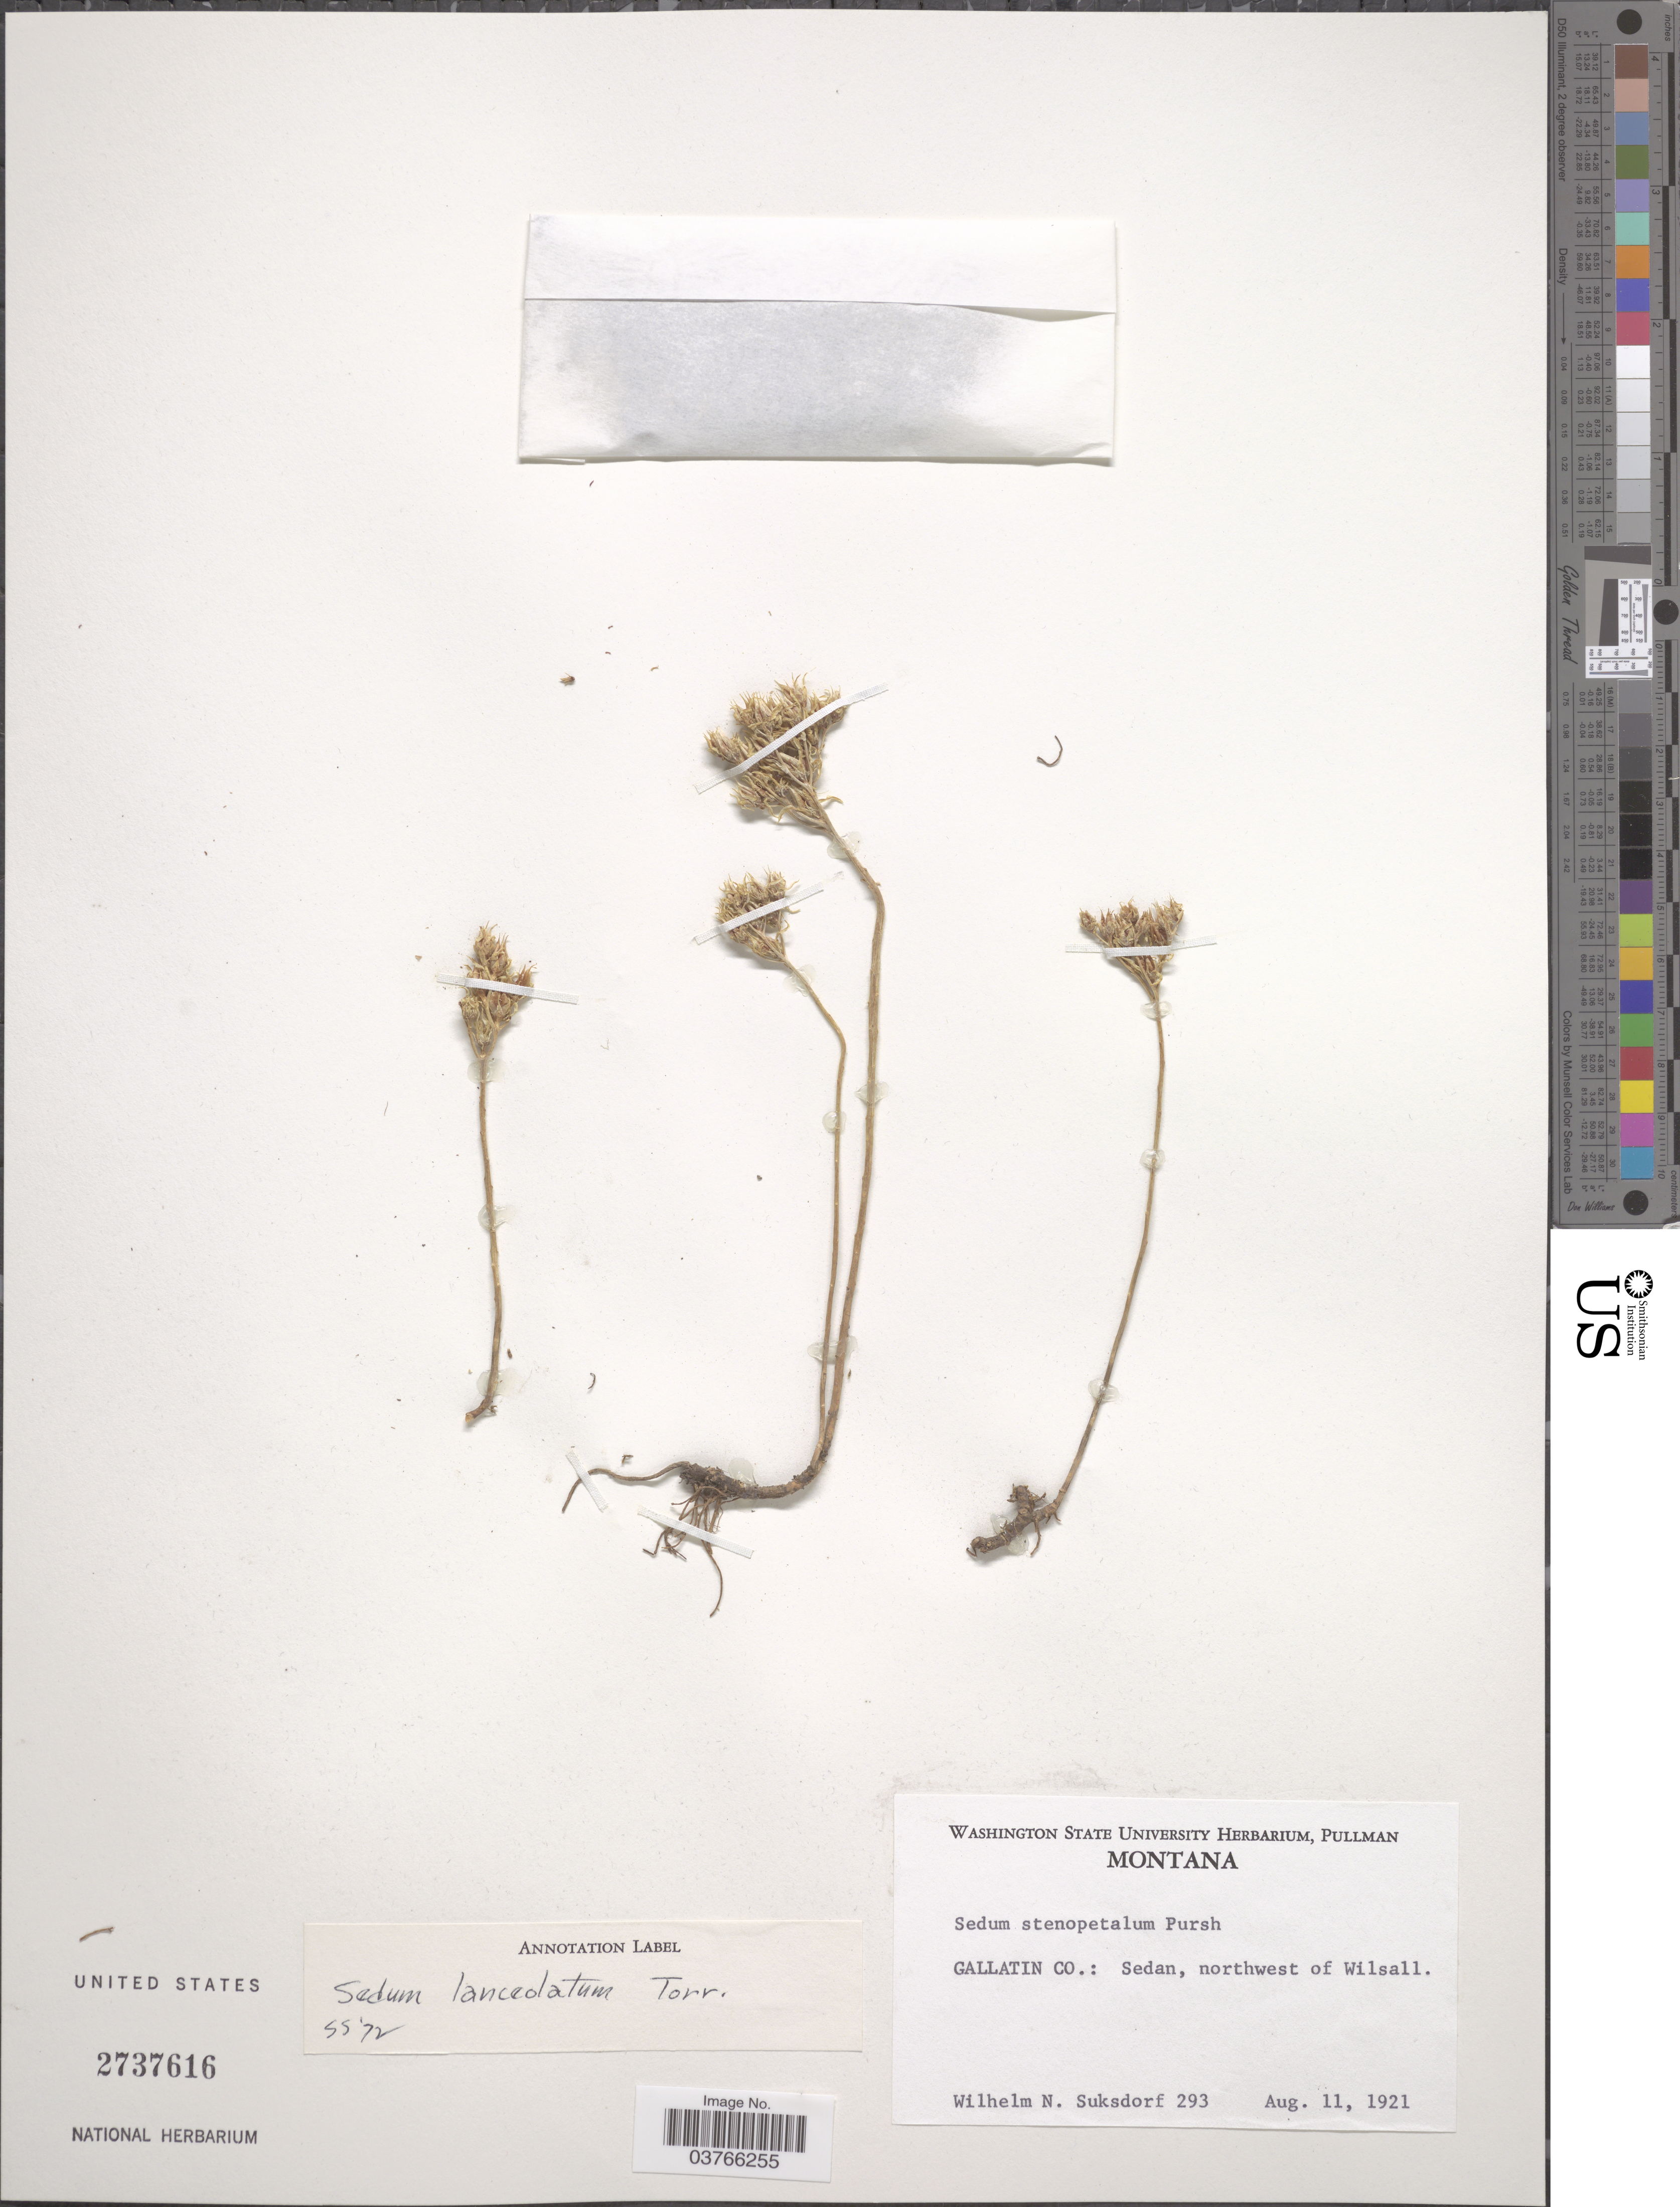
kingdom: Plantae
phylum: Tracheophyta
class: Magnoliopsida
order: Saxifragales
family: Crassulaceae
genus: Sedum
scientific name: Sedum lanceolatum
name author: Torr.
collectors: W. N. Suksdorf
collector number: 293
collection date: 1921-08-11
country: United States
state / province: Montana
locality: Gallatin Co.: Sedan, northwest of Wilsall.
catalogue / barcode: US 2737616